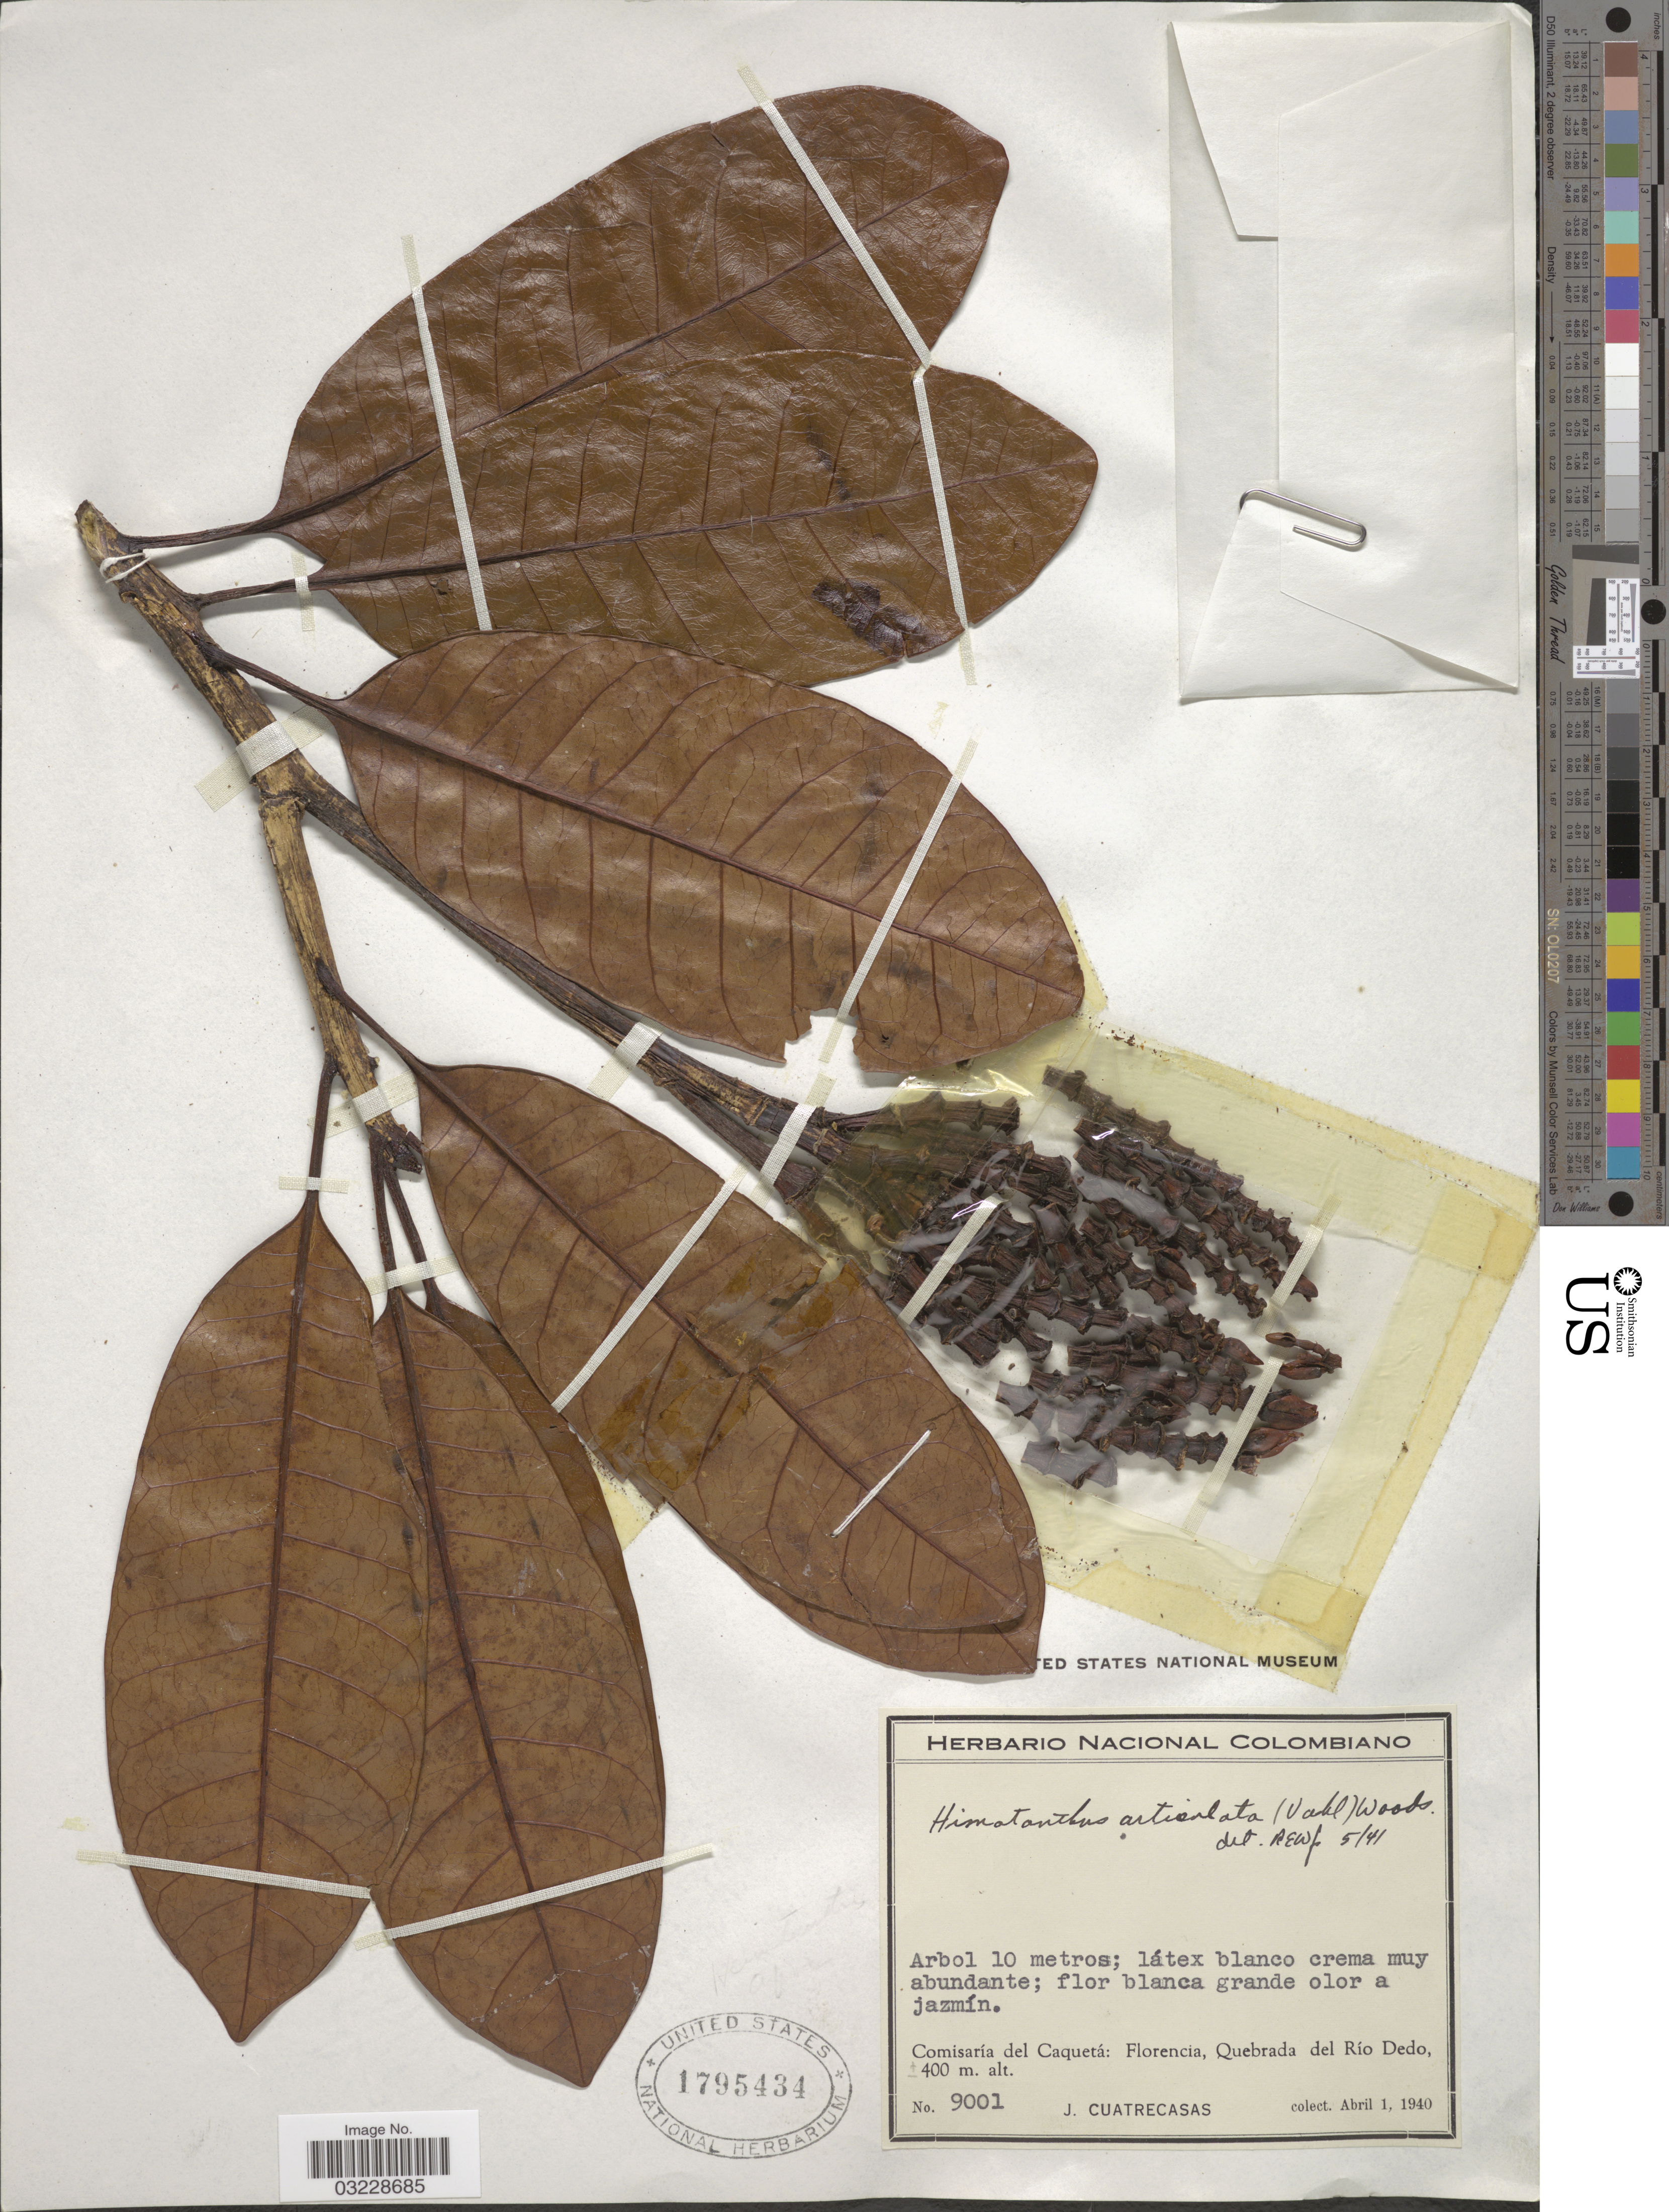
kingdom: Plantae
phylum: Tracheophyta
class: Magnoliopsida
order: Gentianales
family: Apocynaceae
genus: Himatanthus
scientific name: Himatanthus articulatus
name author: (Vahl) Woodson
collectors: J. Cuatrecasas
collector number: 9001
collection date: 1940-04-01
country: Colombia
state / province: Caquetá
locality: Comisaría del Caquetá: Florencia, Quebrada del Río Dedo.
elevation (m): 400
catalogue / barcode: US 1795434